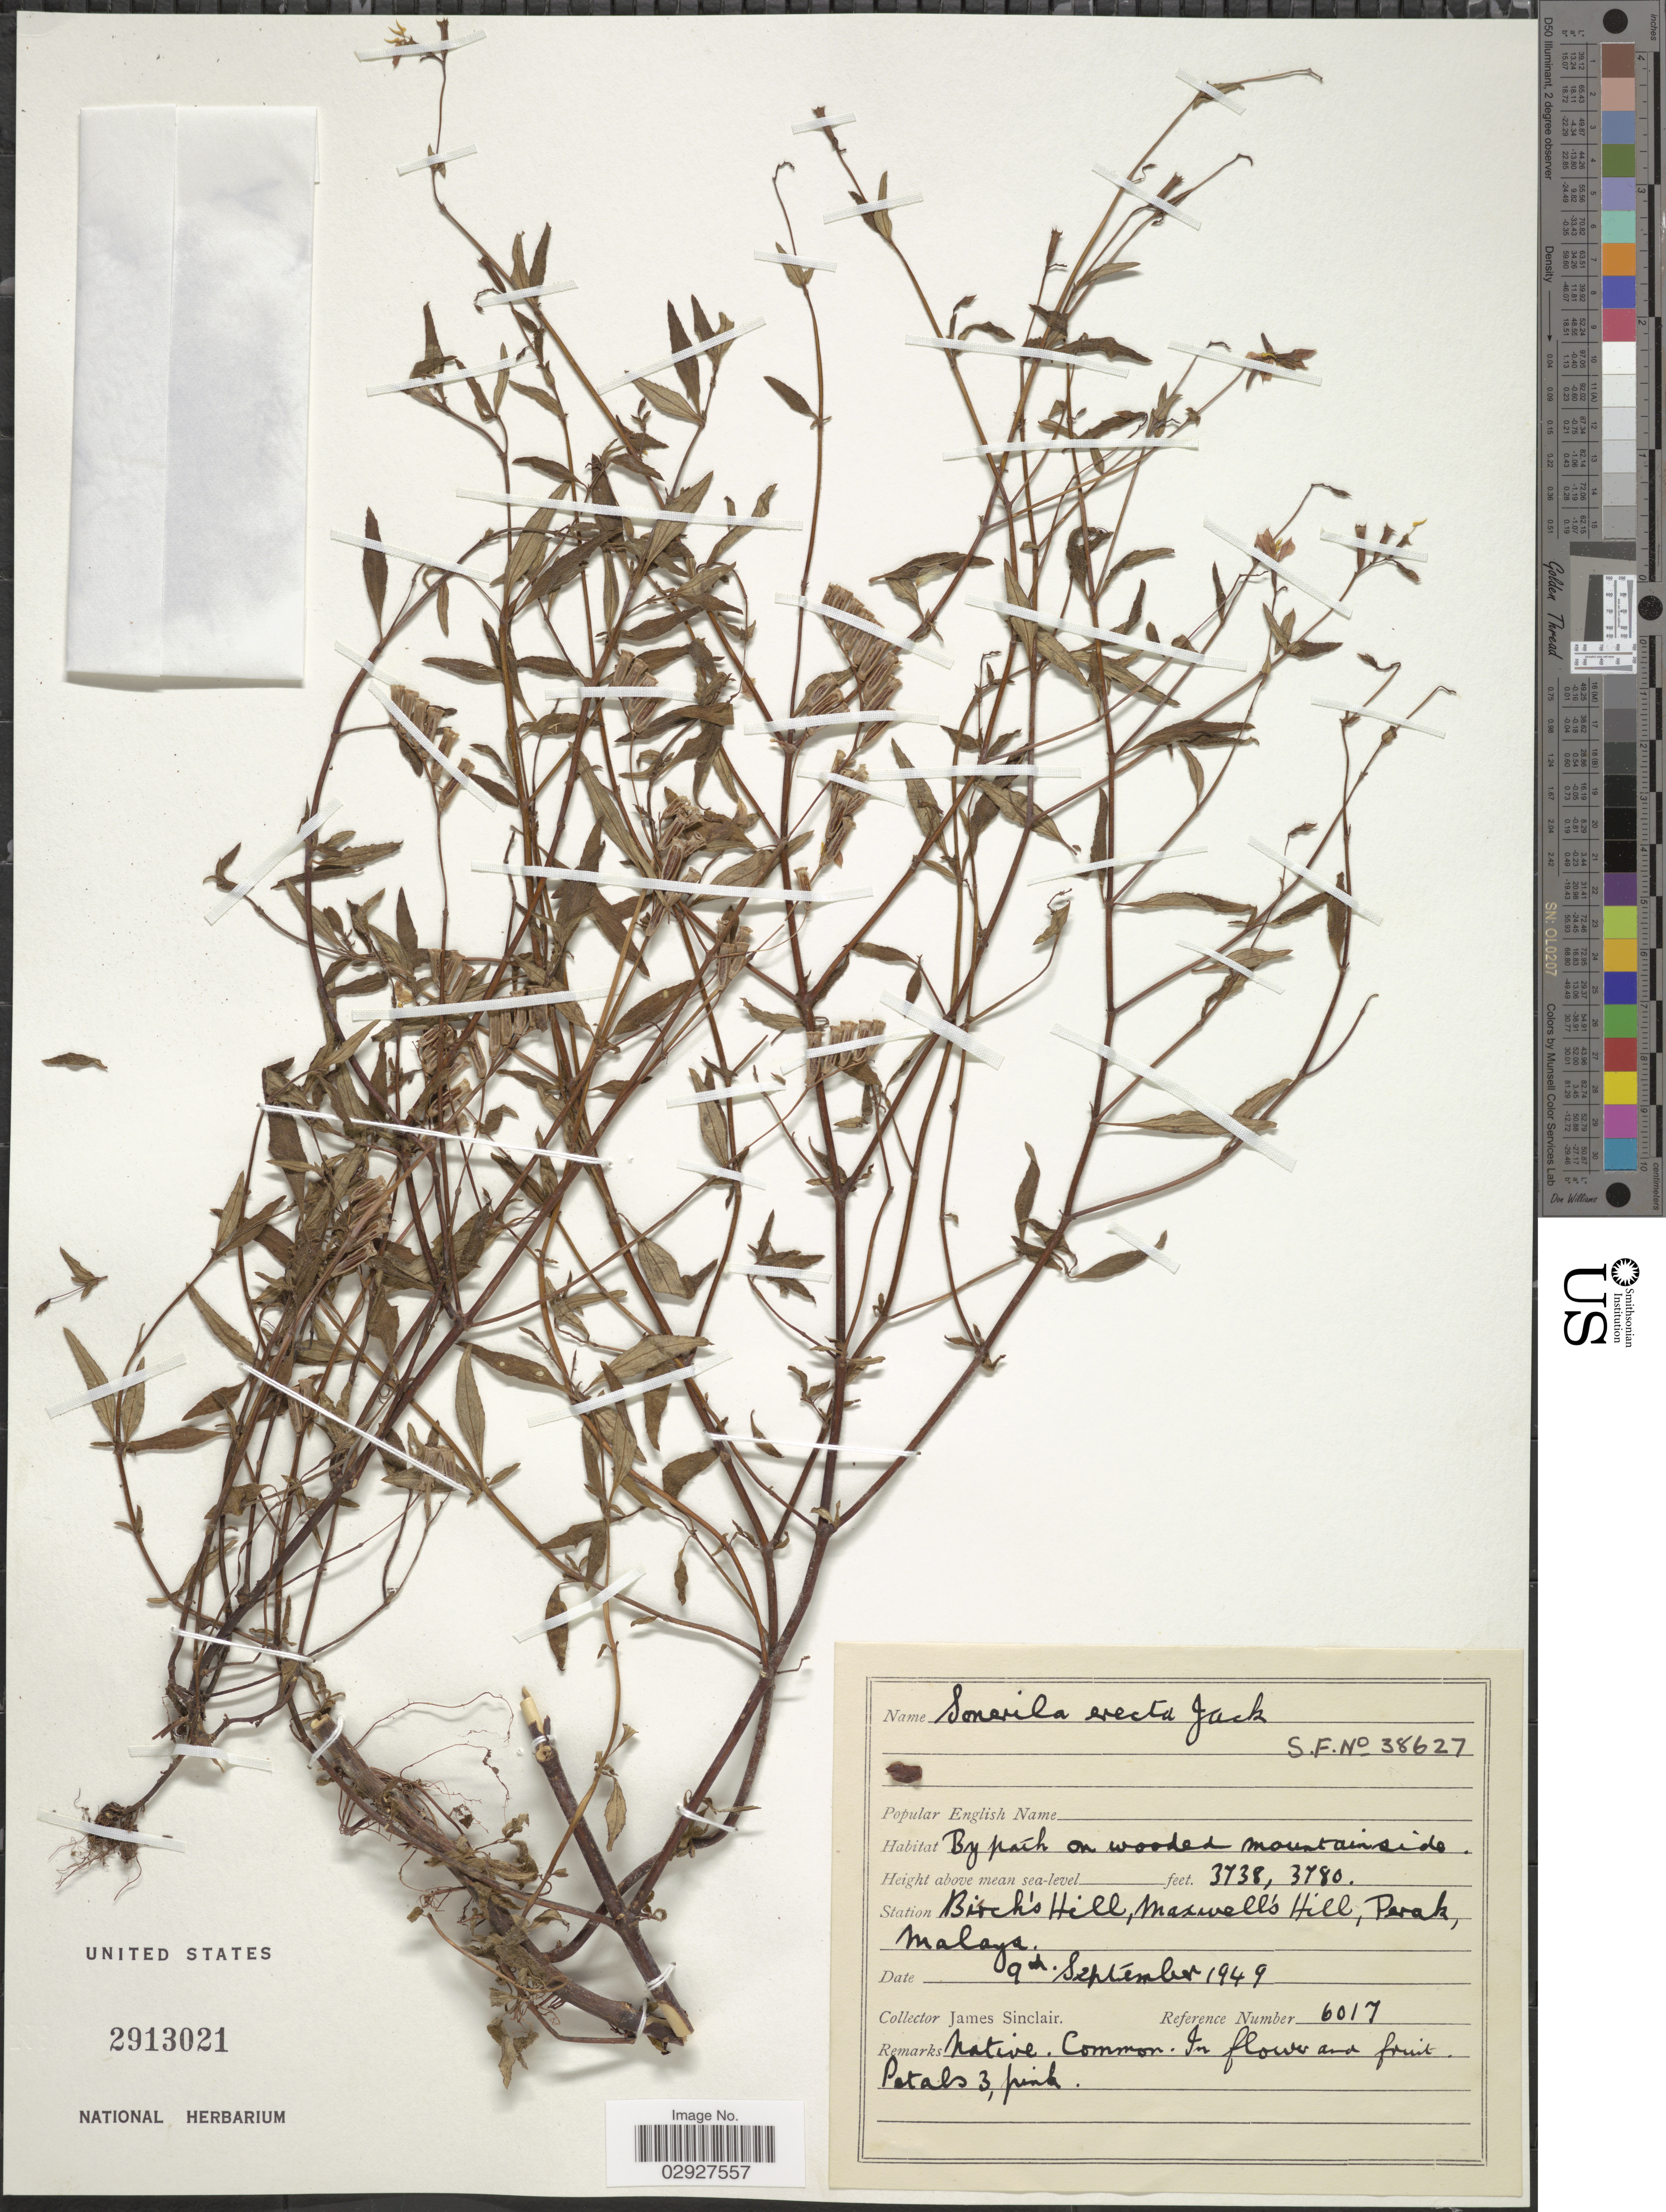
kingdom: Plantae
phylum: Tracheophyta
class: Magnoliopsida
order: Myrtales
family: Melastomataceae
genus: Sonerila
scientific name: Sonerila erecta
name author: Jack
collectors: J. Sinclair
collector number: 6017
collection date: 1949-09-09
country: Malaysia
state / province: Perak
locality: Birch's Hill, Maxwell's Hill, Malaya.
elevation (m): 1139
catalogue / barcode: US 2913021